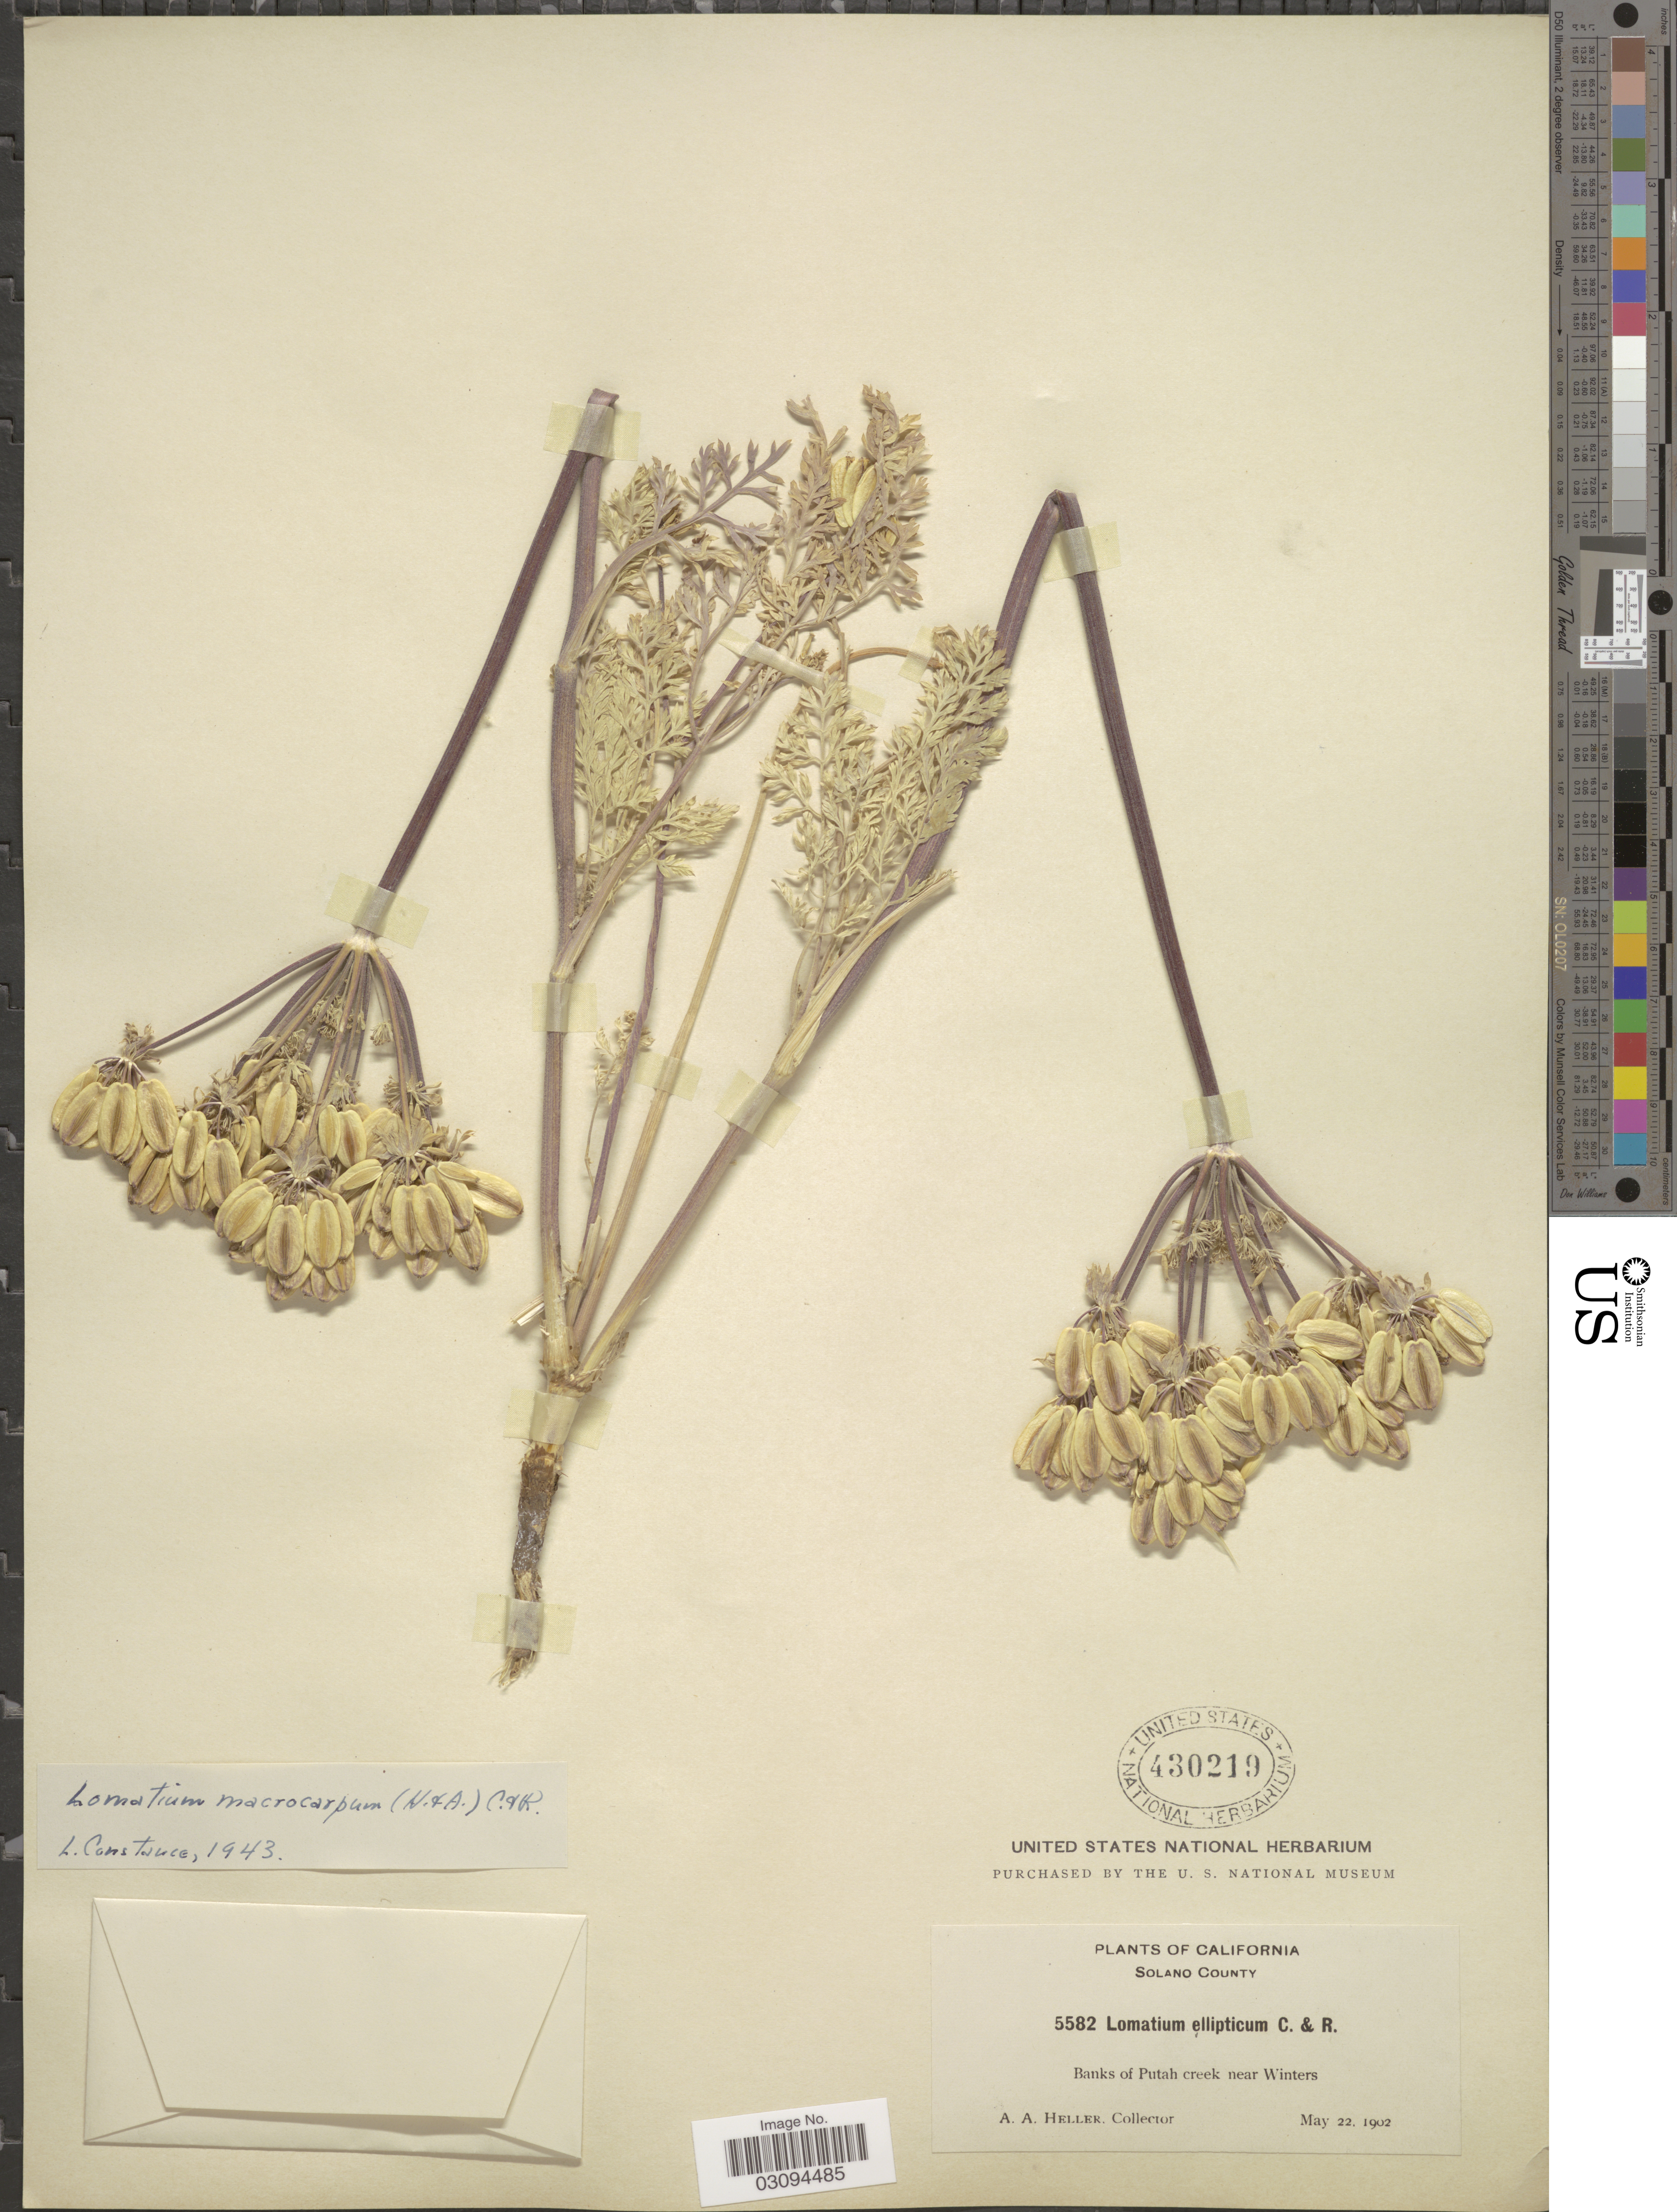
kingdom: Plantae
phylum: Tracheophyta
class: Magnoliopsida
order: Apiales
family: Apiaceae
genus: Lomatium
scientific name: Lomatium macrocarpum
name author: (Hook. et al.) J.M. Coult. & Rose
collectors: A. A. Heller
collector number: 5582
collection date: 1902-05-22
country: United States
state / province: California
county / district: Solano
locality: Solano County. Banks of Putah creek near Winters.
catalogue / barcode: US 430219